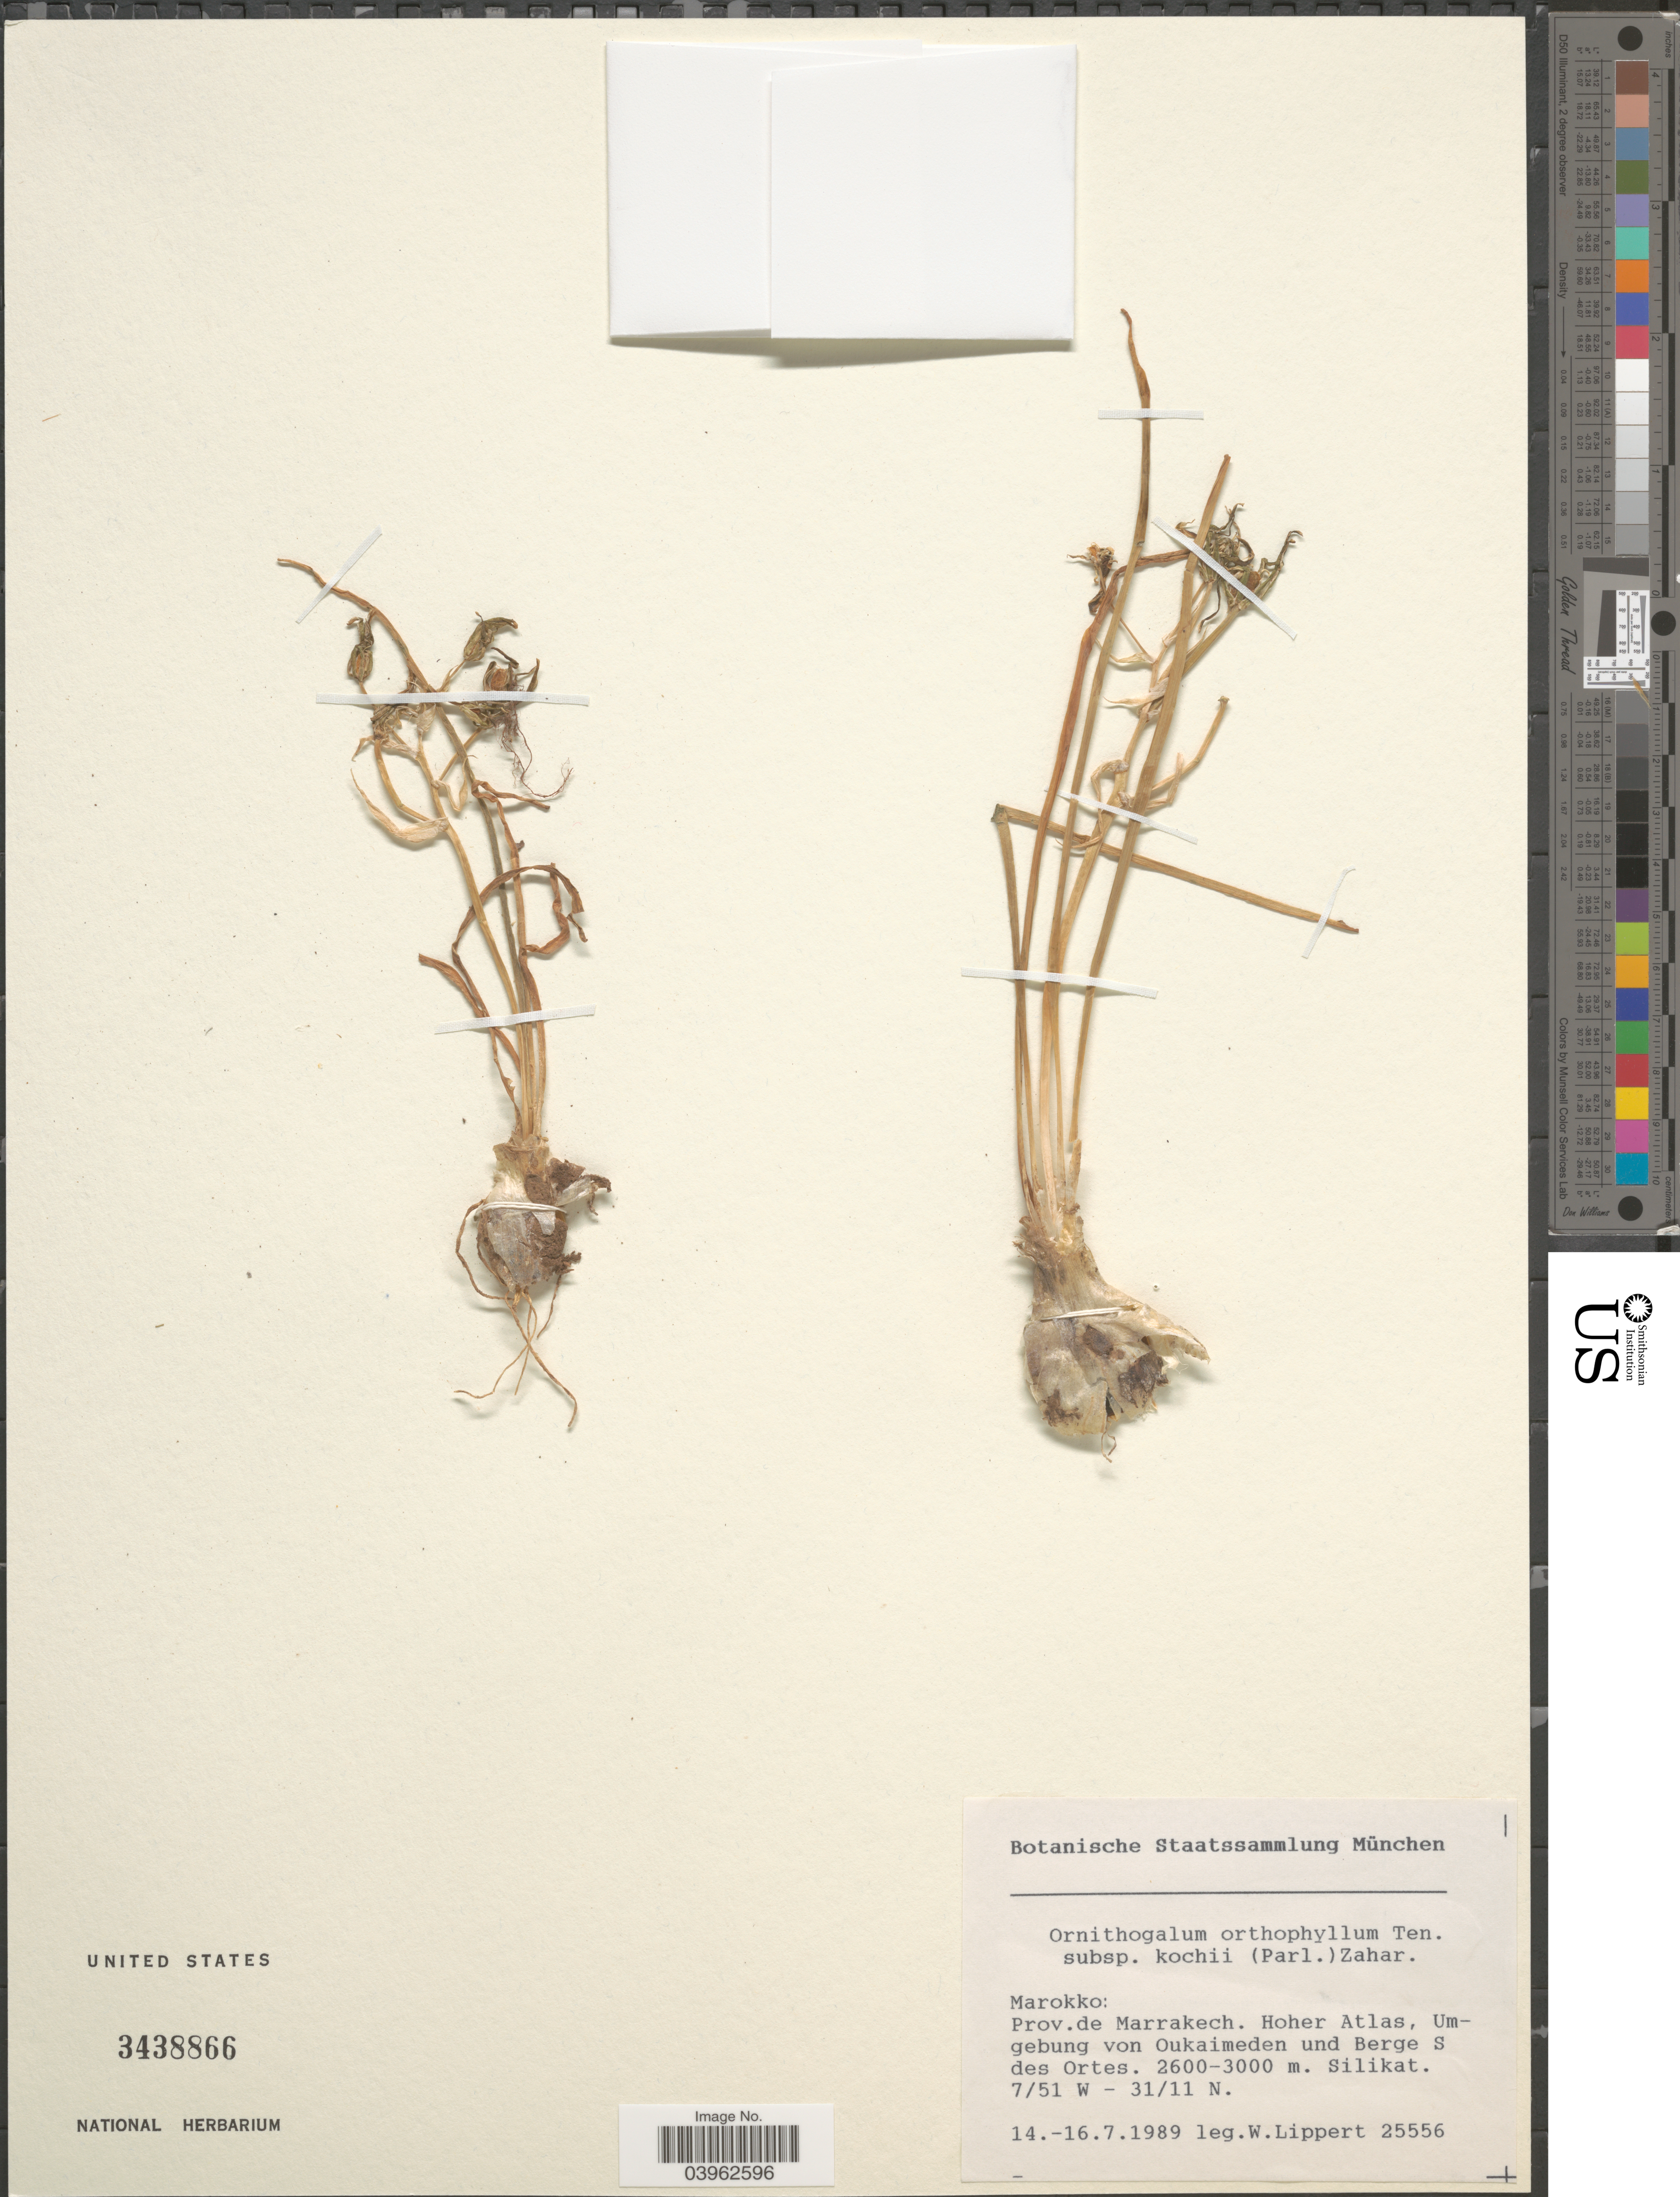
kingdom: Plantae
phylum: Tracheophyta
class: Liliopsida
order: Asparagales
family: Asparagaceae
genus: Ornithogalum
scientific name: Ornithogalum orthophyllum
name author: Ten.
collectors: W. Lippert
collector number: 25556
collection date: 1989-07-14/1989-07-16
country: Morocco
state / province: Marrakech-Tensift-Al Haouz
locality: Prov. de Marrakech. Hoher Atlas, Umgebung von Oukaimeden und Berge S des Ortes. Silikat.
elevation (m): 2600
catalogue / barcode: US 3438866